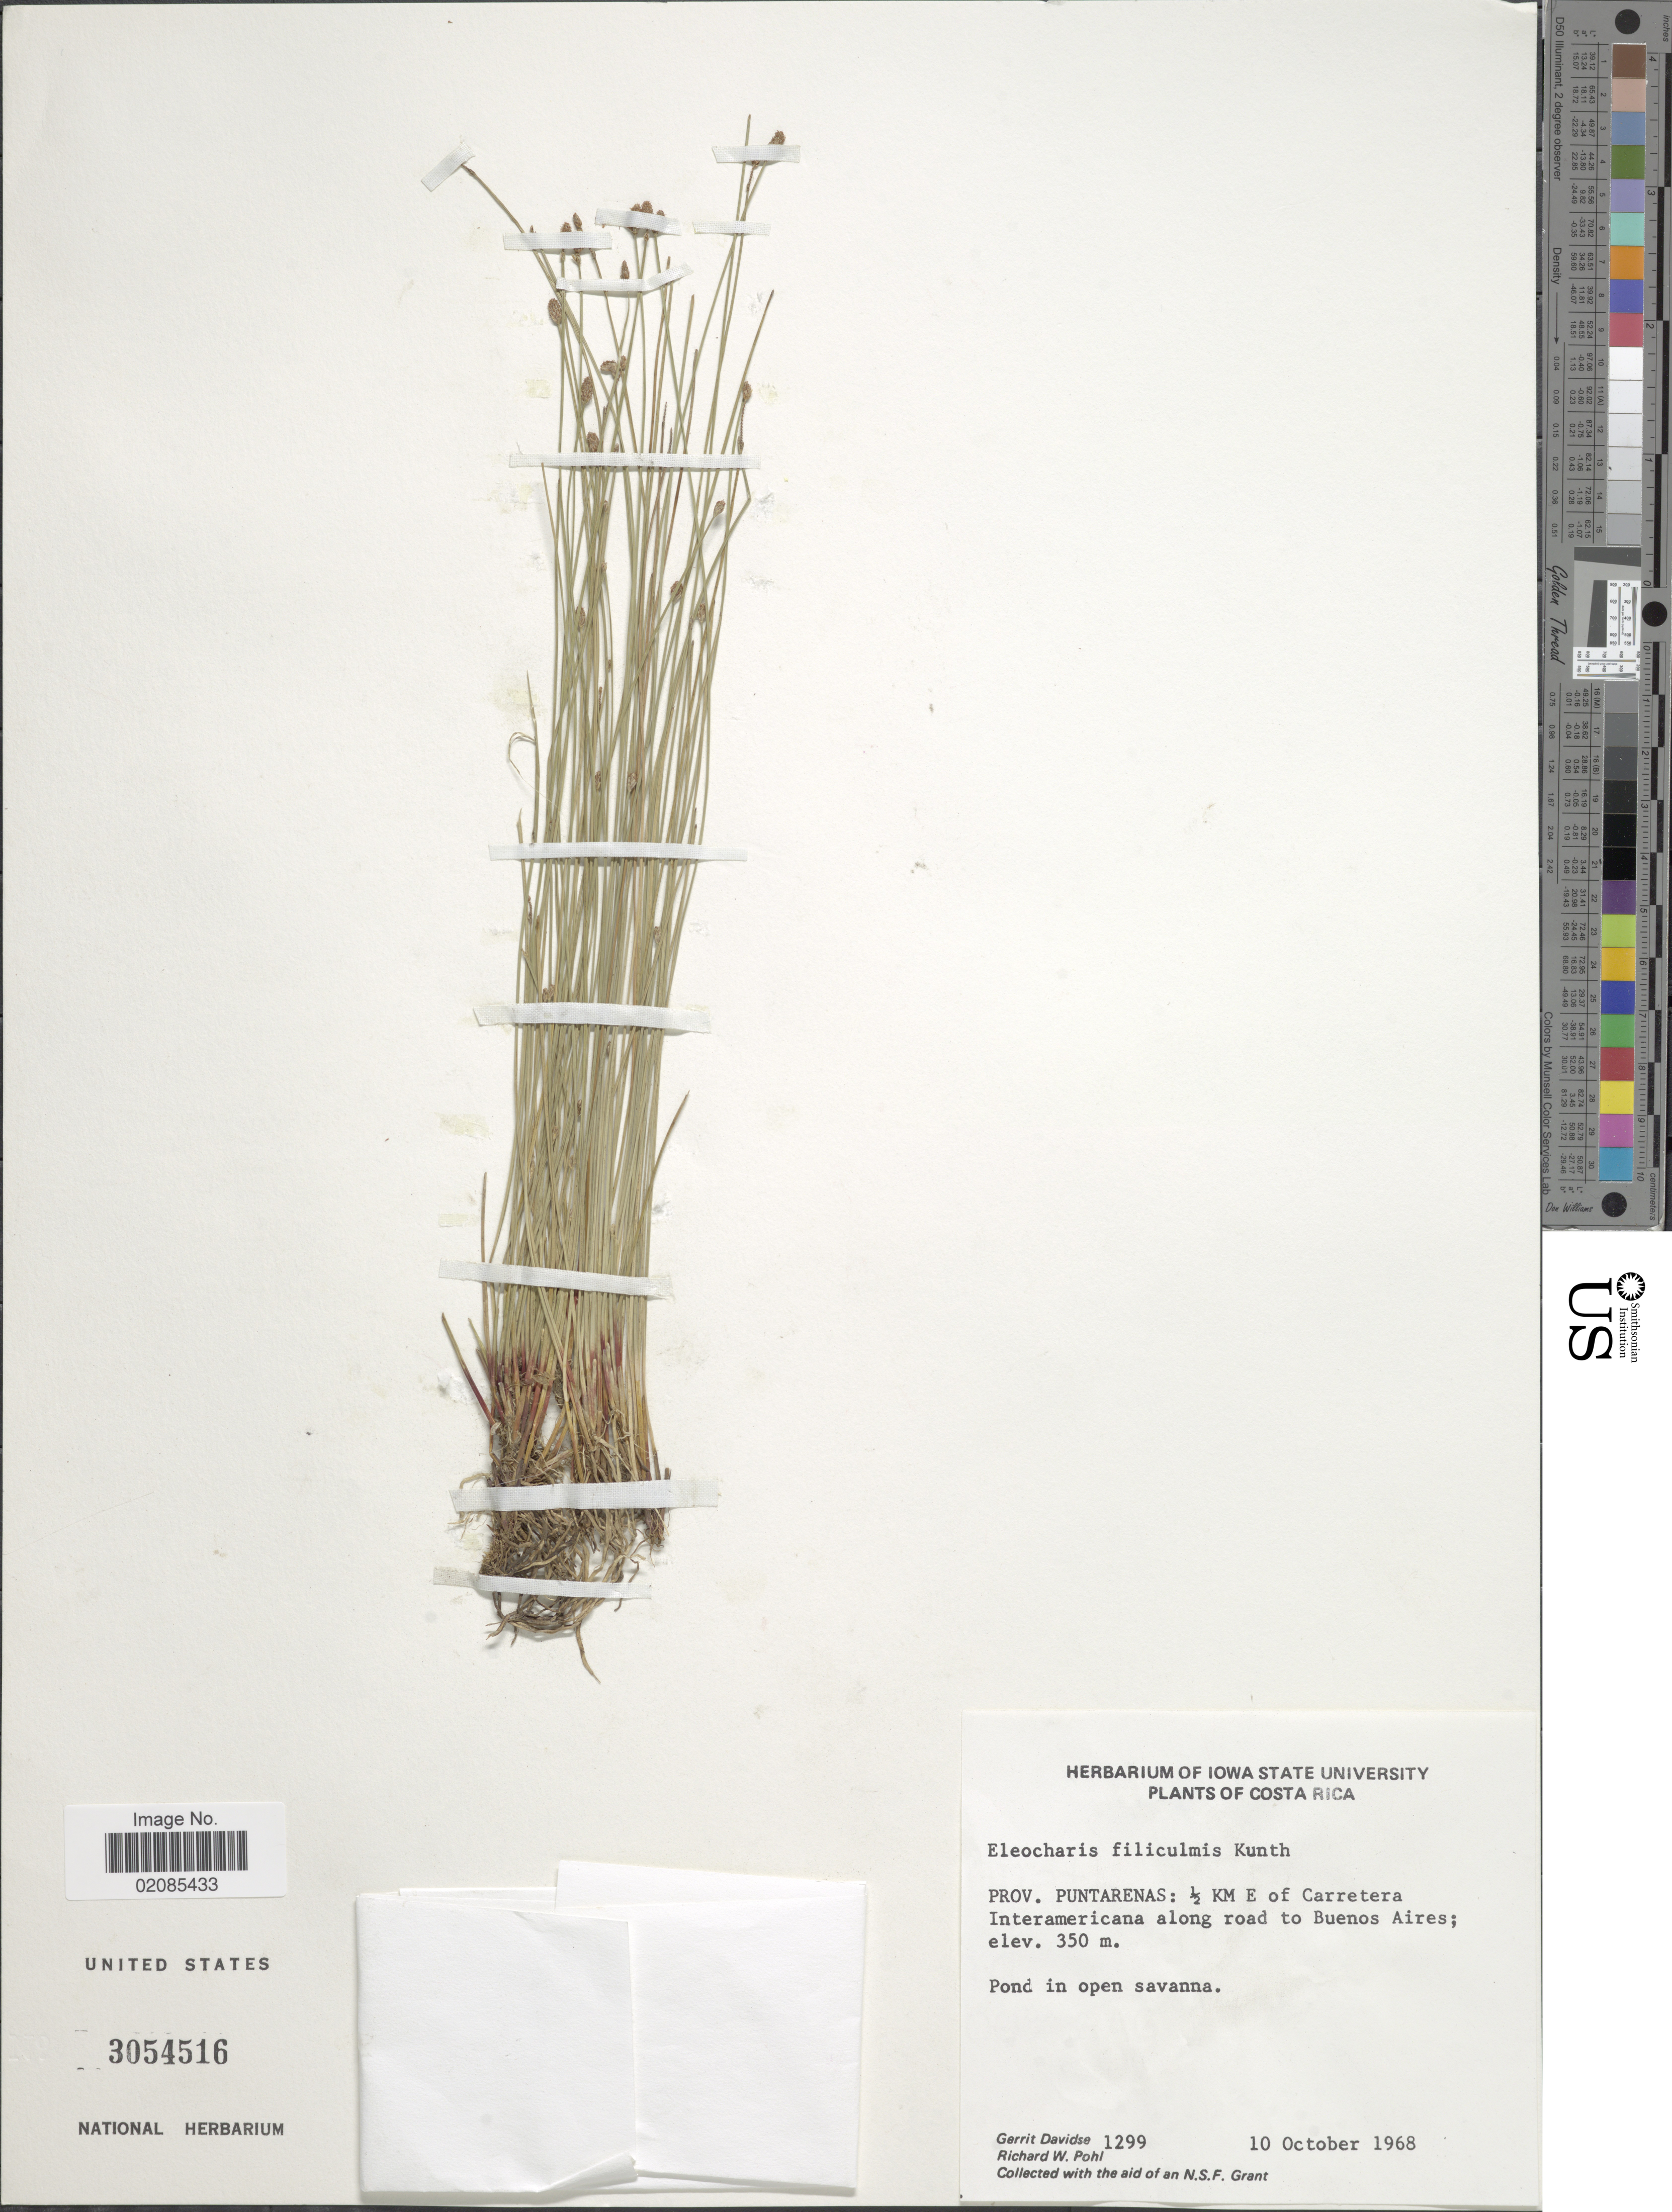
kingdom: Plantae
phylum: Tracheophyta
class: Liliopsida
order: Poales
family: Cyperaceae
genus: Eleocharis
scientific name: Eleocharis filiculmis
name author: Kunth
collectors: G. Davidse & R. W. Pohl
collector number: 1299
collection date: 1968-10-10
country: Costa Rica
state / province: Puntarenas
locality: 1/2 km E of Carretera Interamericana along road to Buenos Aires, pond in open savanna.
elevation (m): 350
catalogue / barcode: US 3054516